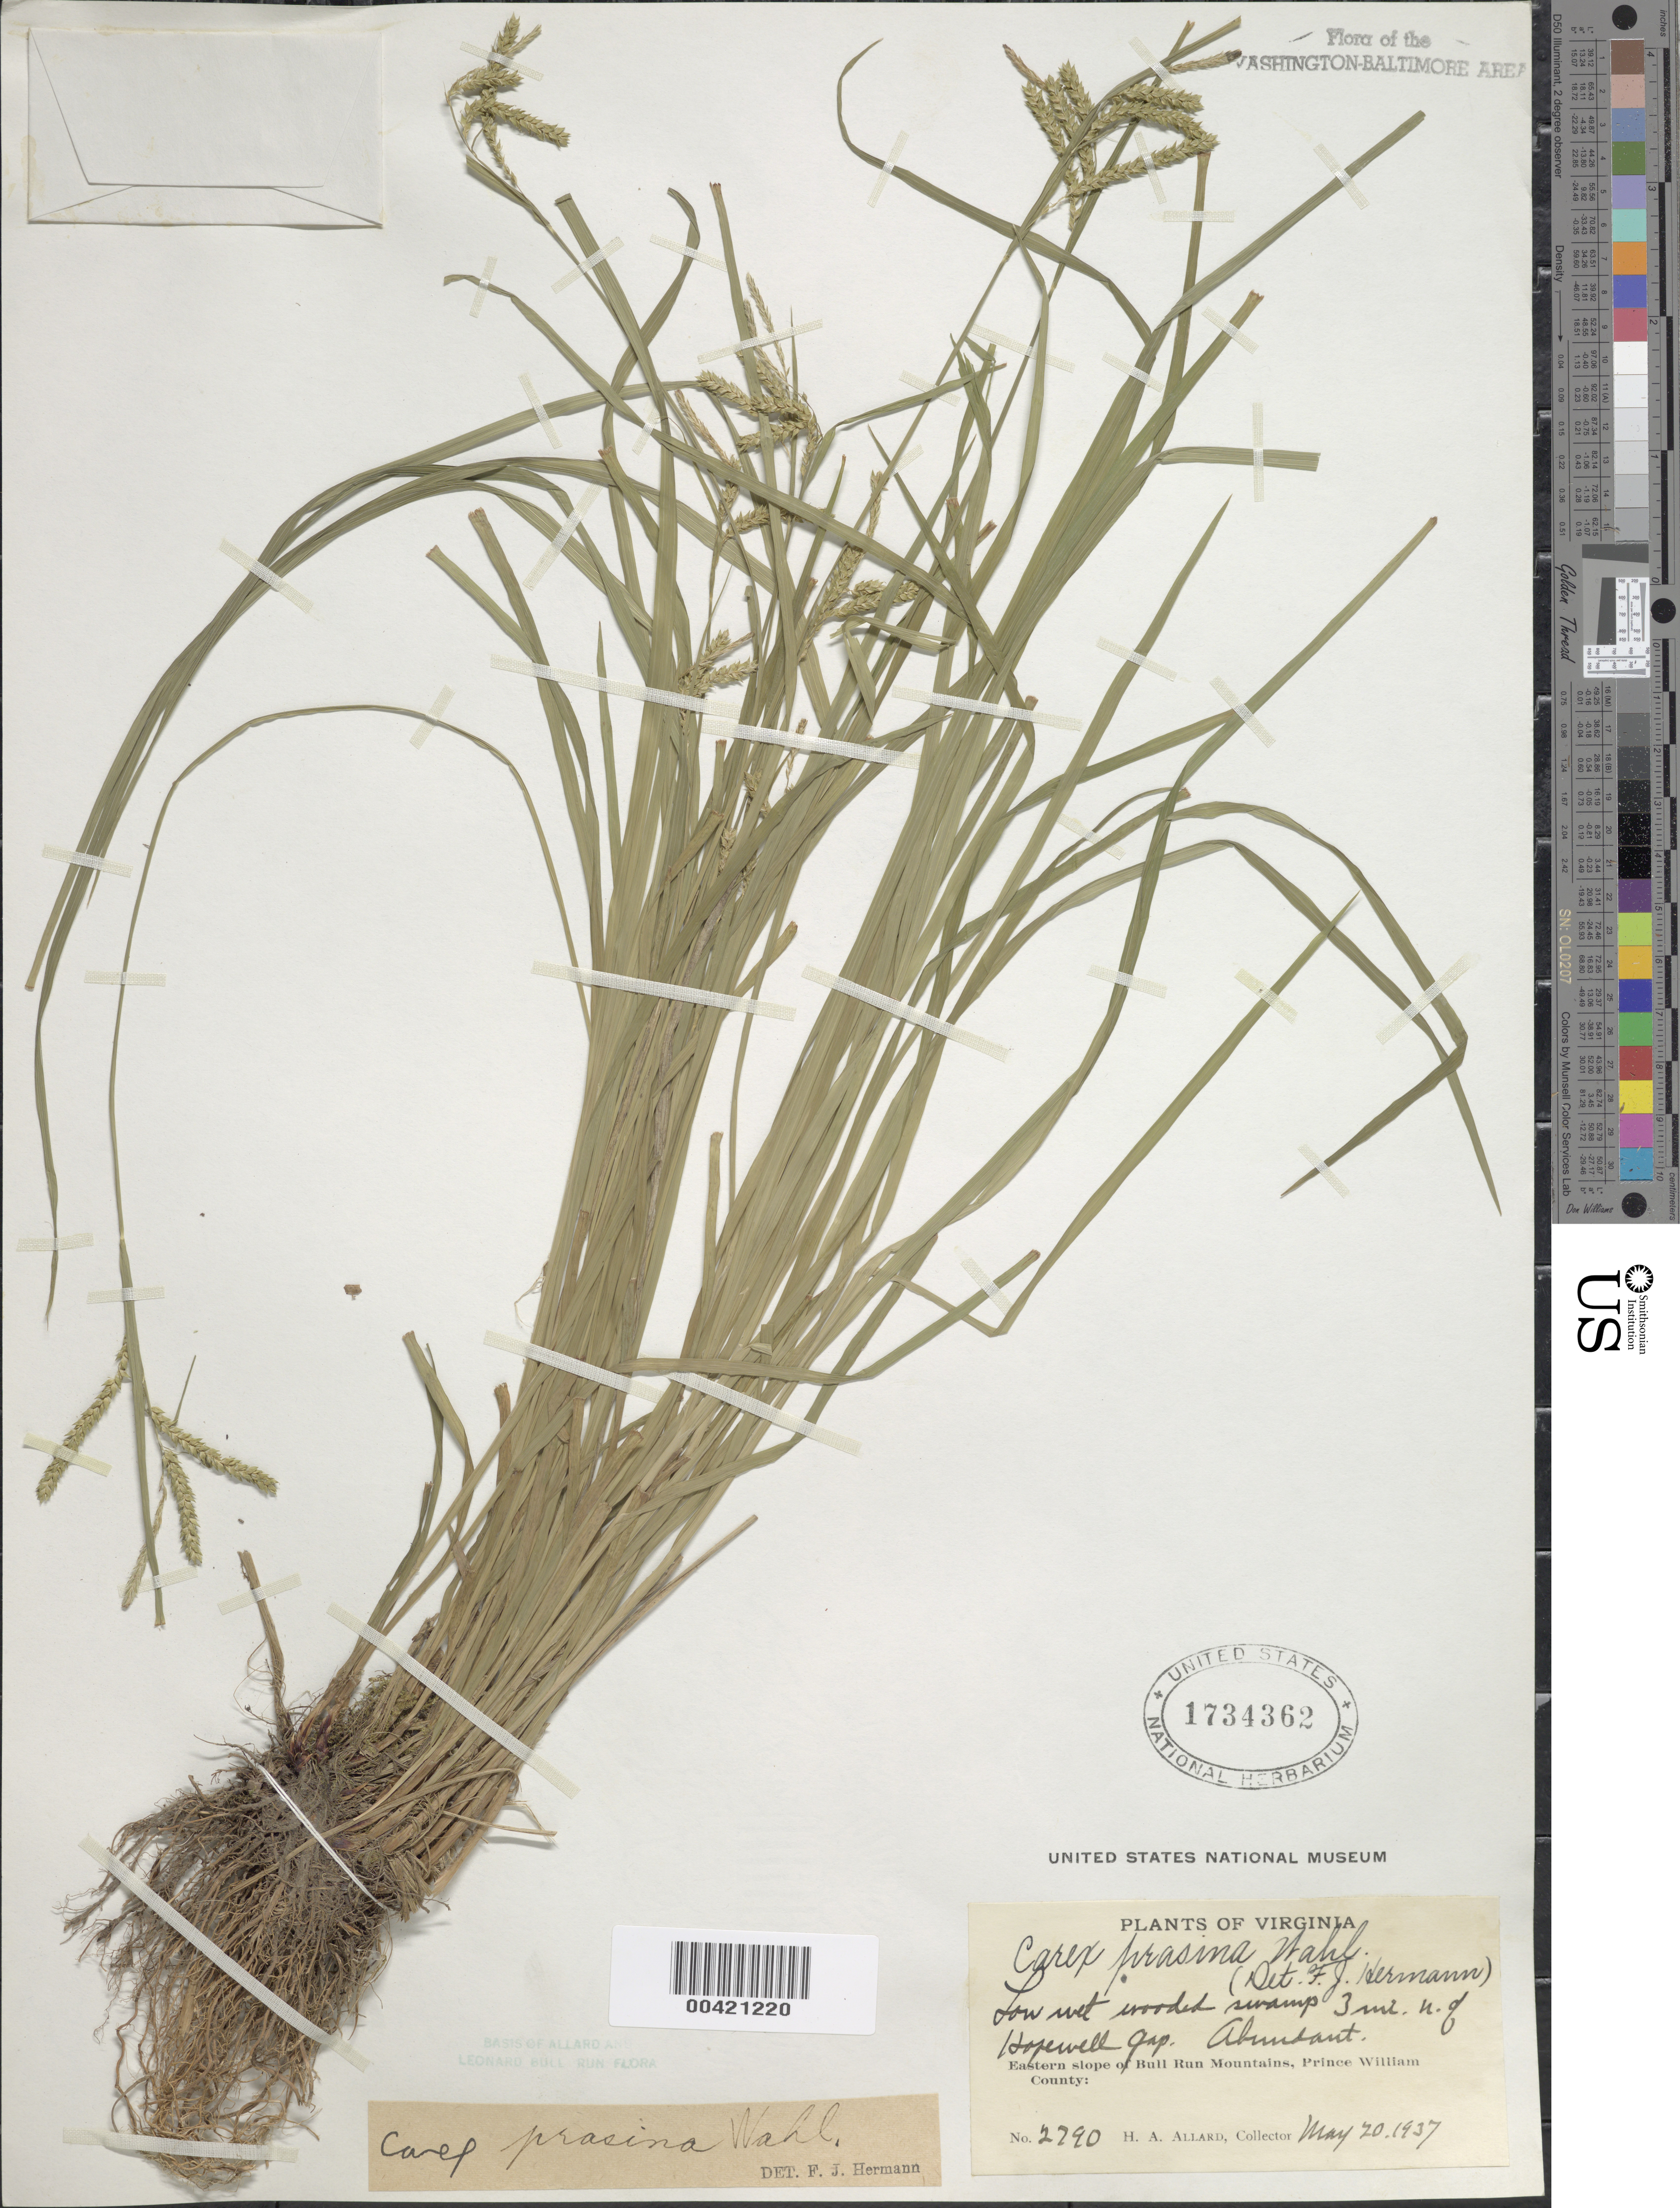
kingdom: Plantae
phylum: Tracheophyta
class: Liliopsida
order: Poales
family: Cyperaceae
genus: Carex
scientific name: Carex prasina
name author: Wahlenb.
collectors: H. A. Allard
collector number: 2790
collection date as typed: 20 May 1937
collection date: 1937-05-20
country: United States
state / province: Virginia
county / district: Prince William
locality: North of Hopewell Gap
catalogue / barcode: US 1734362